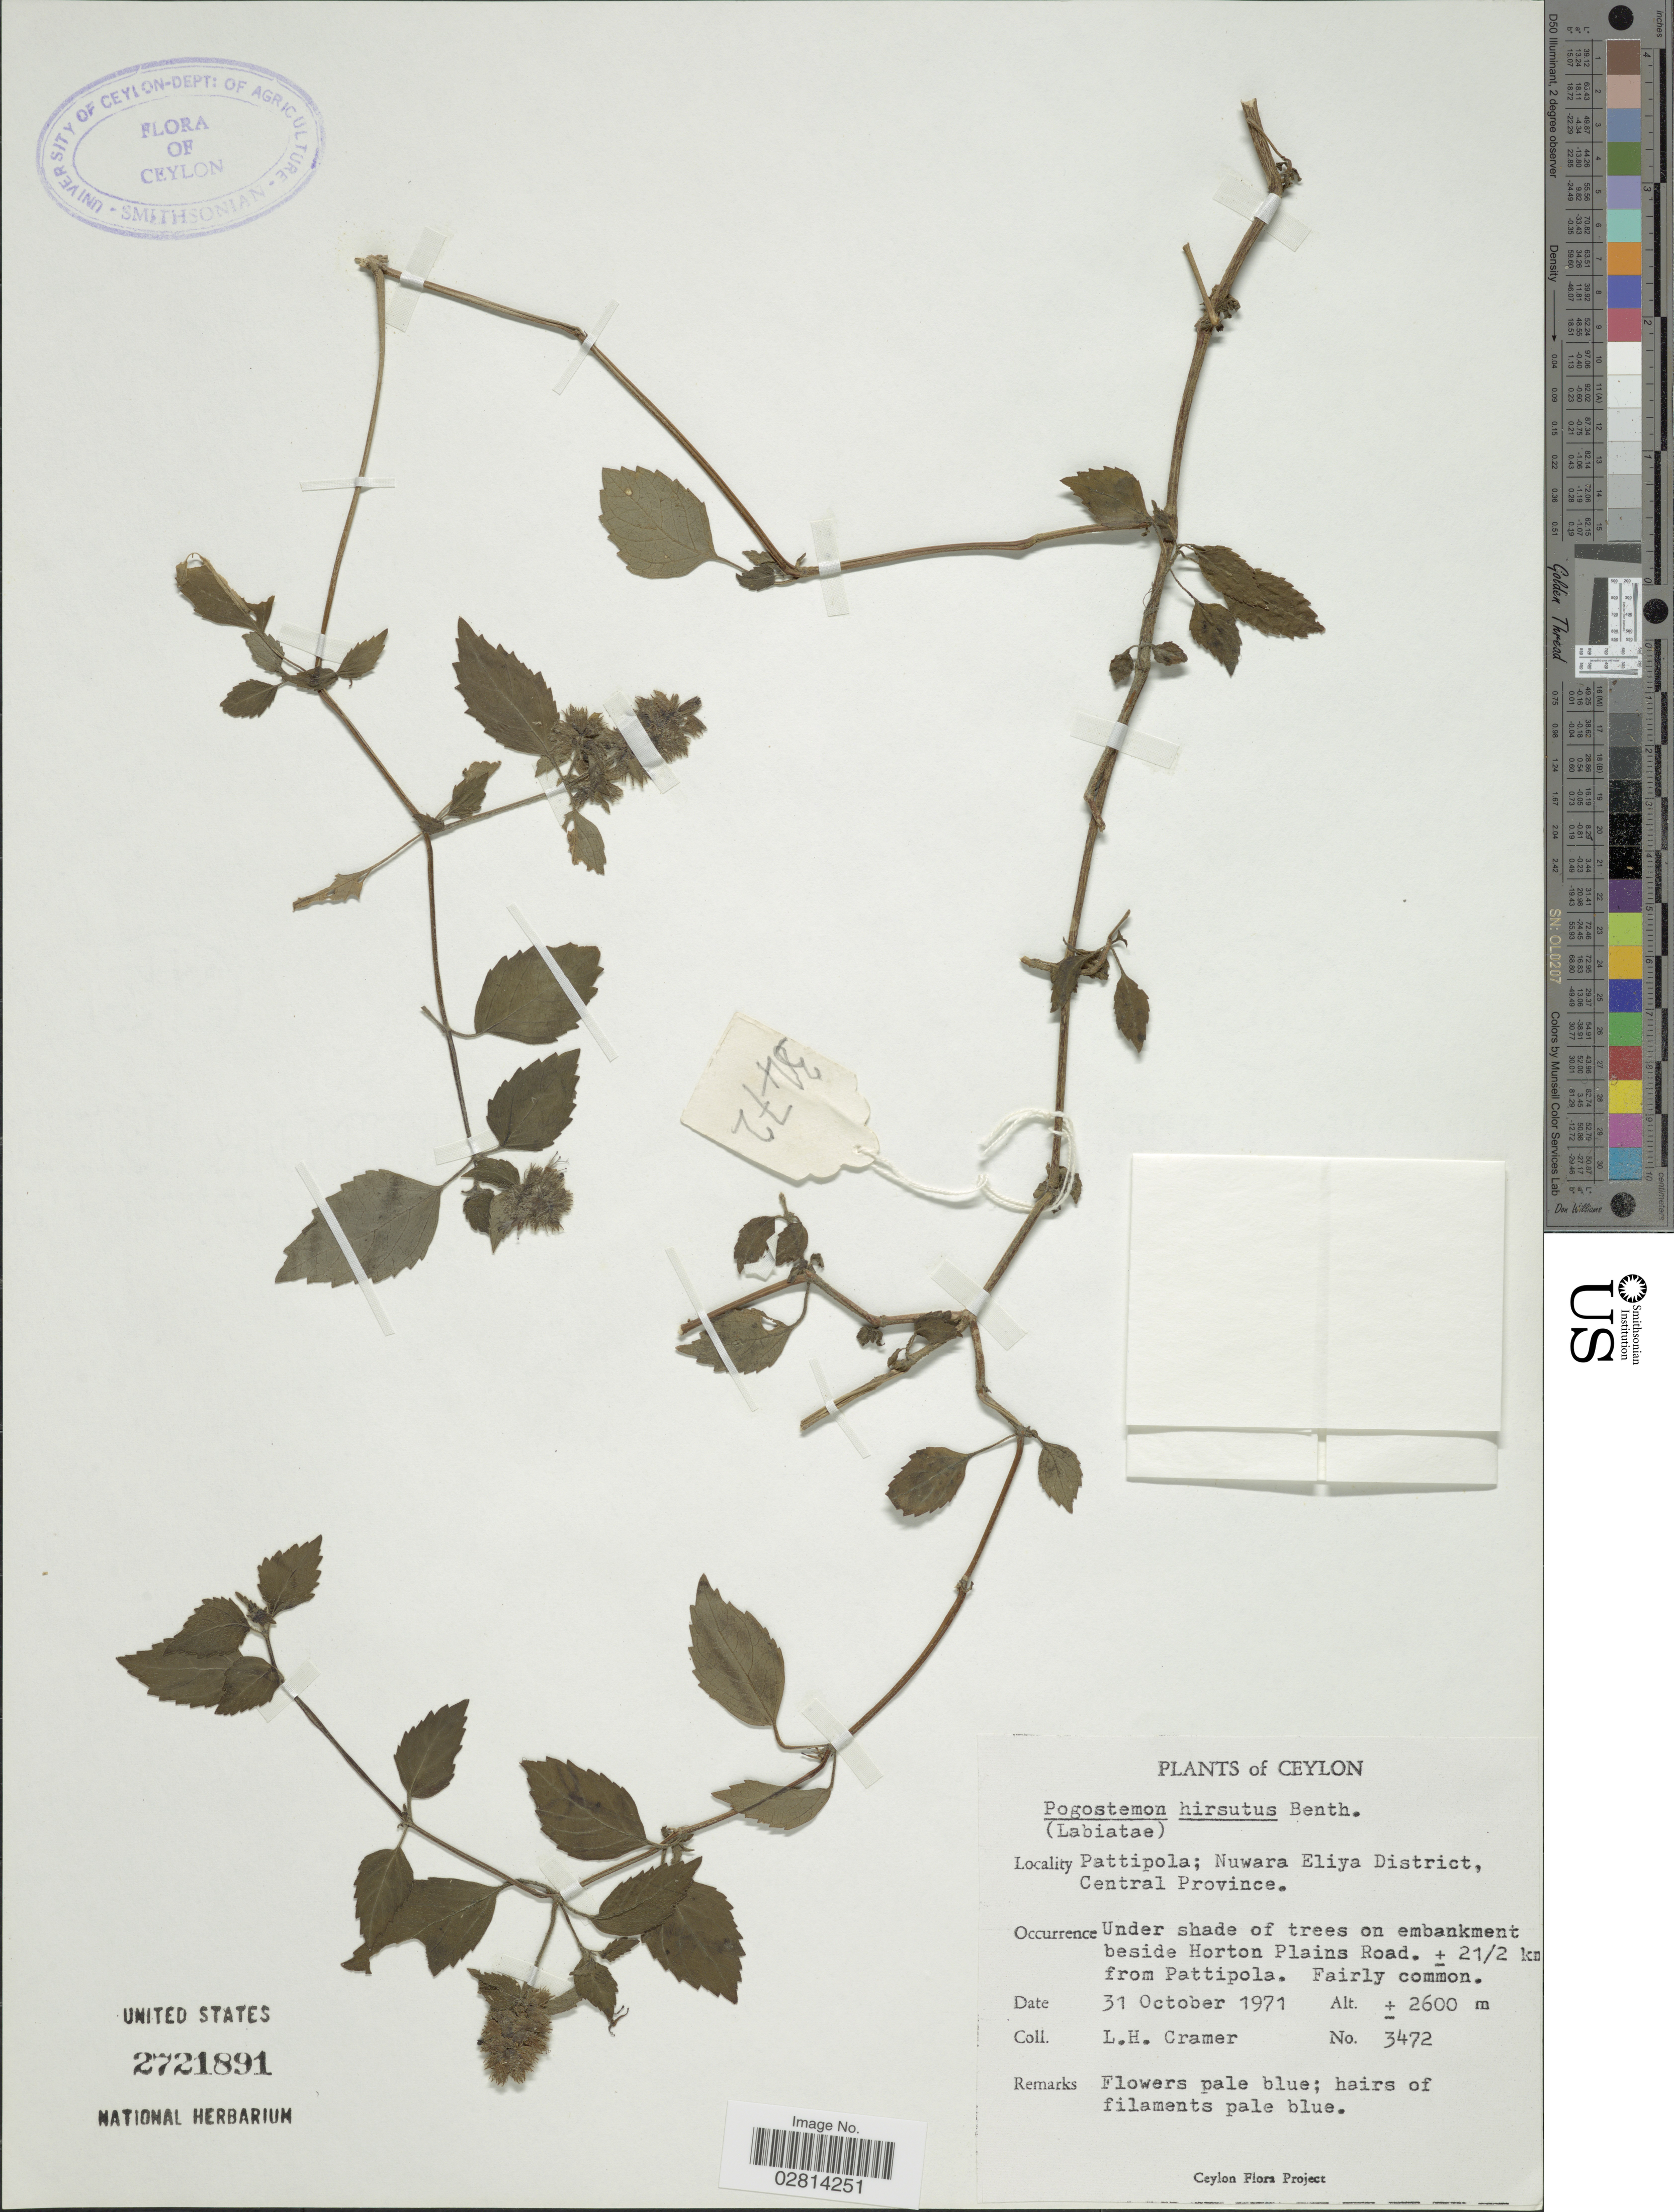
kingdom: Plantae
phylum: Tracheophyta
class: Magnoliopsida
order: Lamiales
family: Lamiaceae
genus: Pogostemon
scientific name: Pogostemon hirsutus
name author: Benth.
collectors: L. H. Cramer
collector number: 3472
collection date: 1971-10-31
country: Sri Lanka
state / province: Central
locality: Ceylon. Pattipola; Nuwara Eliya District. Under shade of trees on embankment beside Horton Plains Road. ± 21/2 km from Pattipola.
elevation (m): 2600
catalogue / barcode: US 2721891